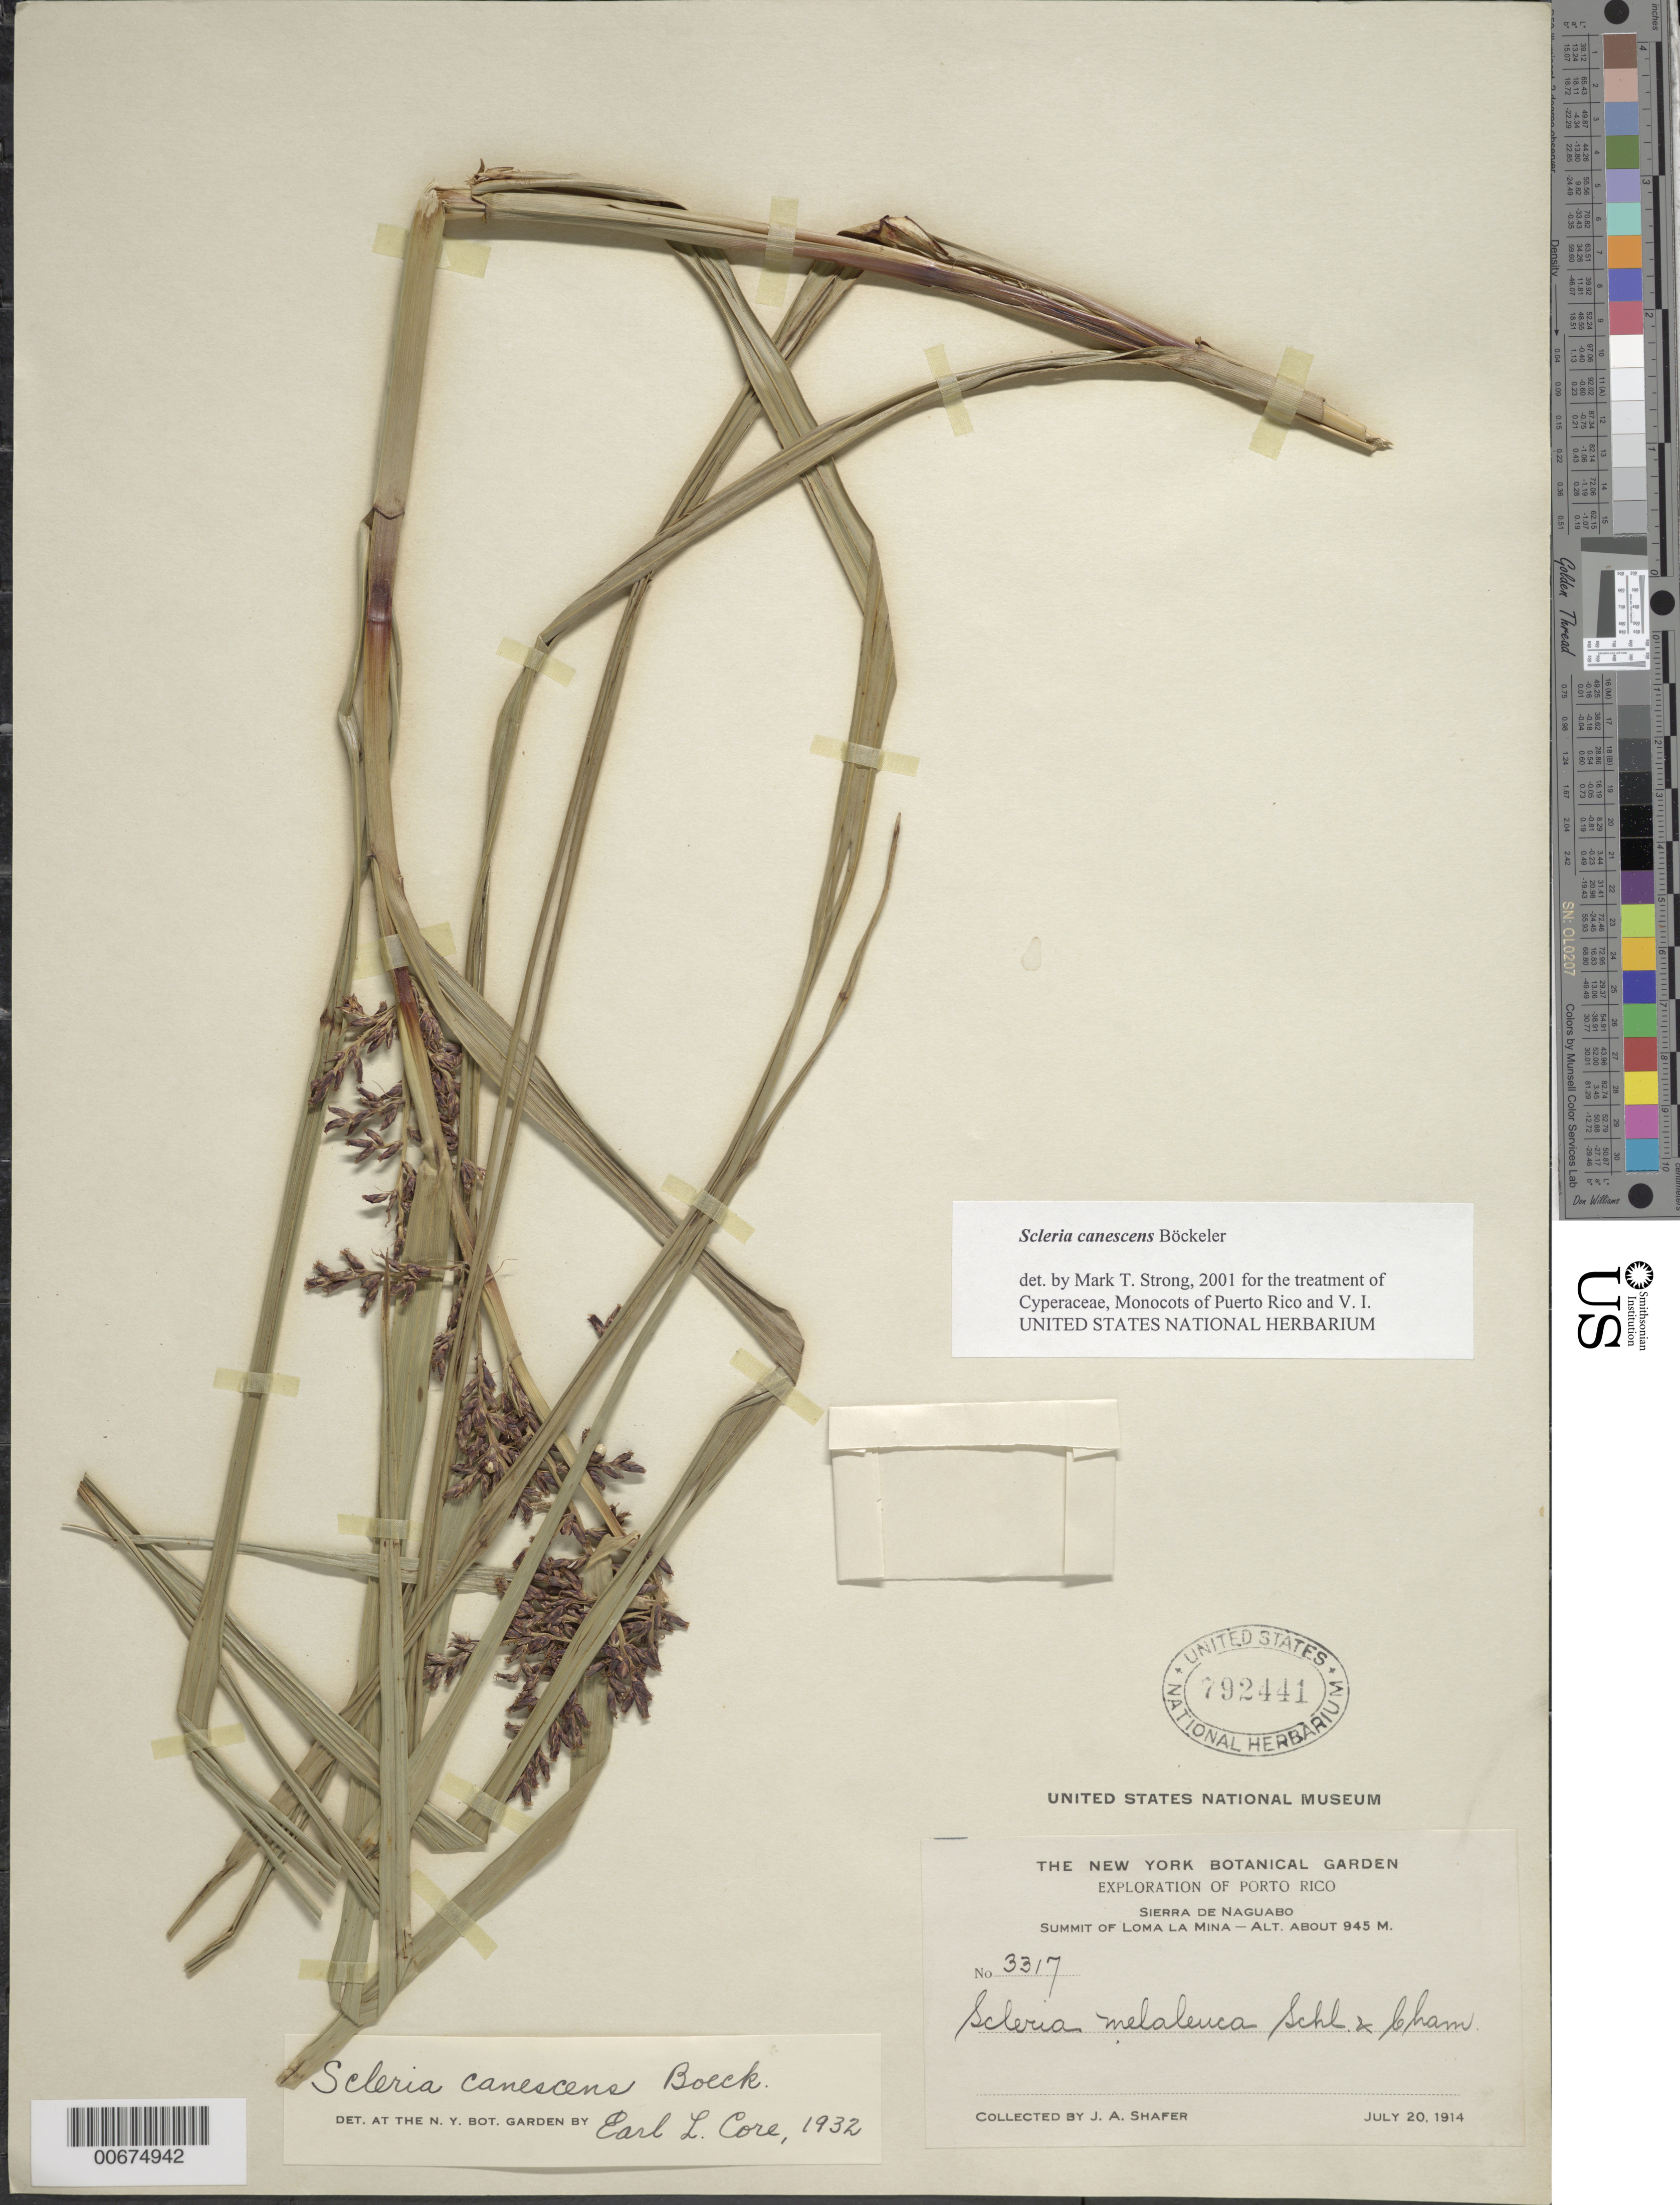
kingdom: Plantae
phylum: Tracheophyta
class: Liliopsida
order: Poales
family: Cyperaceae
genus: Scleria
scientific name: Scleria canescens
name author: Boeckeler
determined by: Strong, M. T., (US), Smithsonian Institution - National Museum of Natural History (UNITED STATES)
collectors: J. A. Shafer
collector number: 3317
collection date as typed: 20 Jul 1914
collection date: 1914-07-20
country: Puerto Rico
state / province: Naguabo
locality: Sierra de Naguabo, summit of La Mina.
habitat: open places in forest.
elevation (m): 945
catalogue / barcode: US 792441